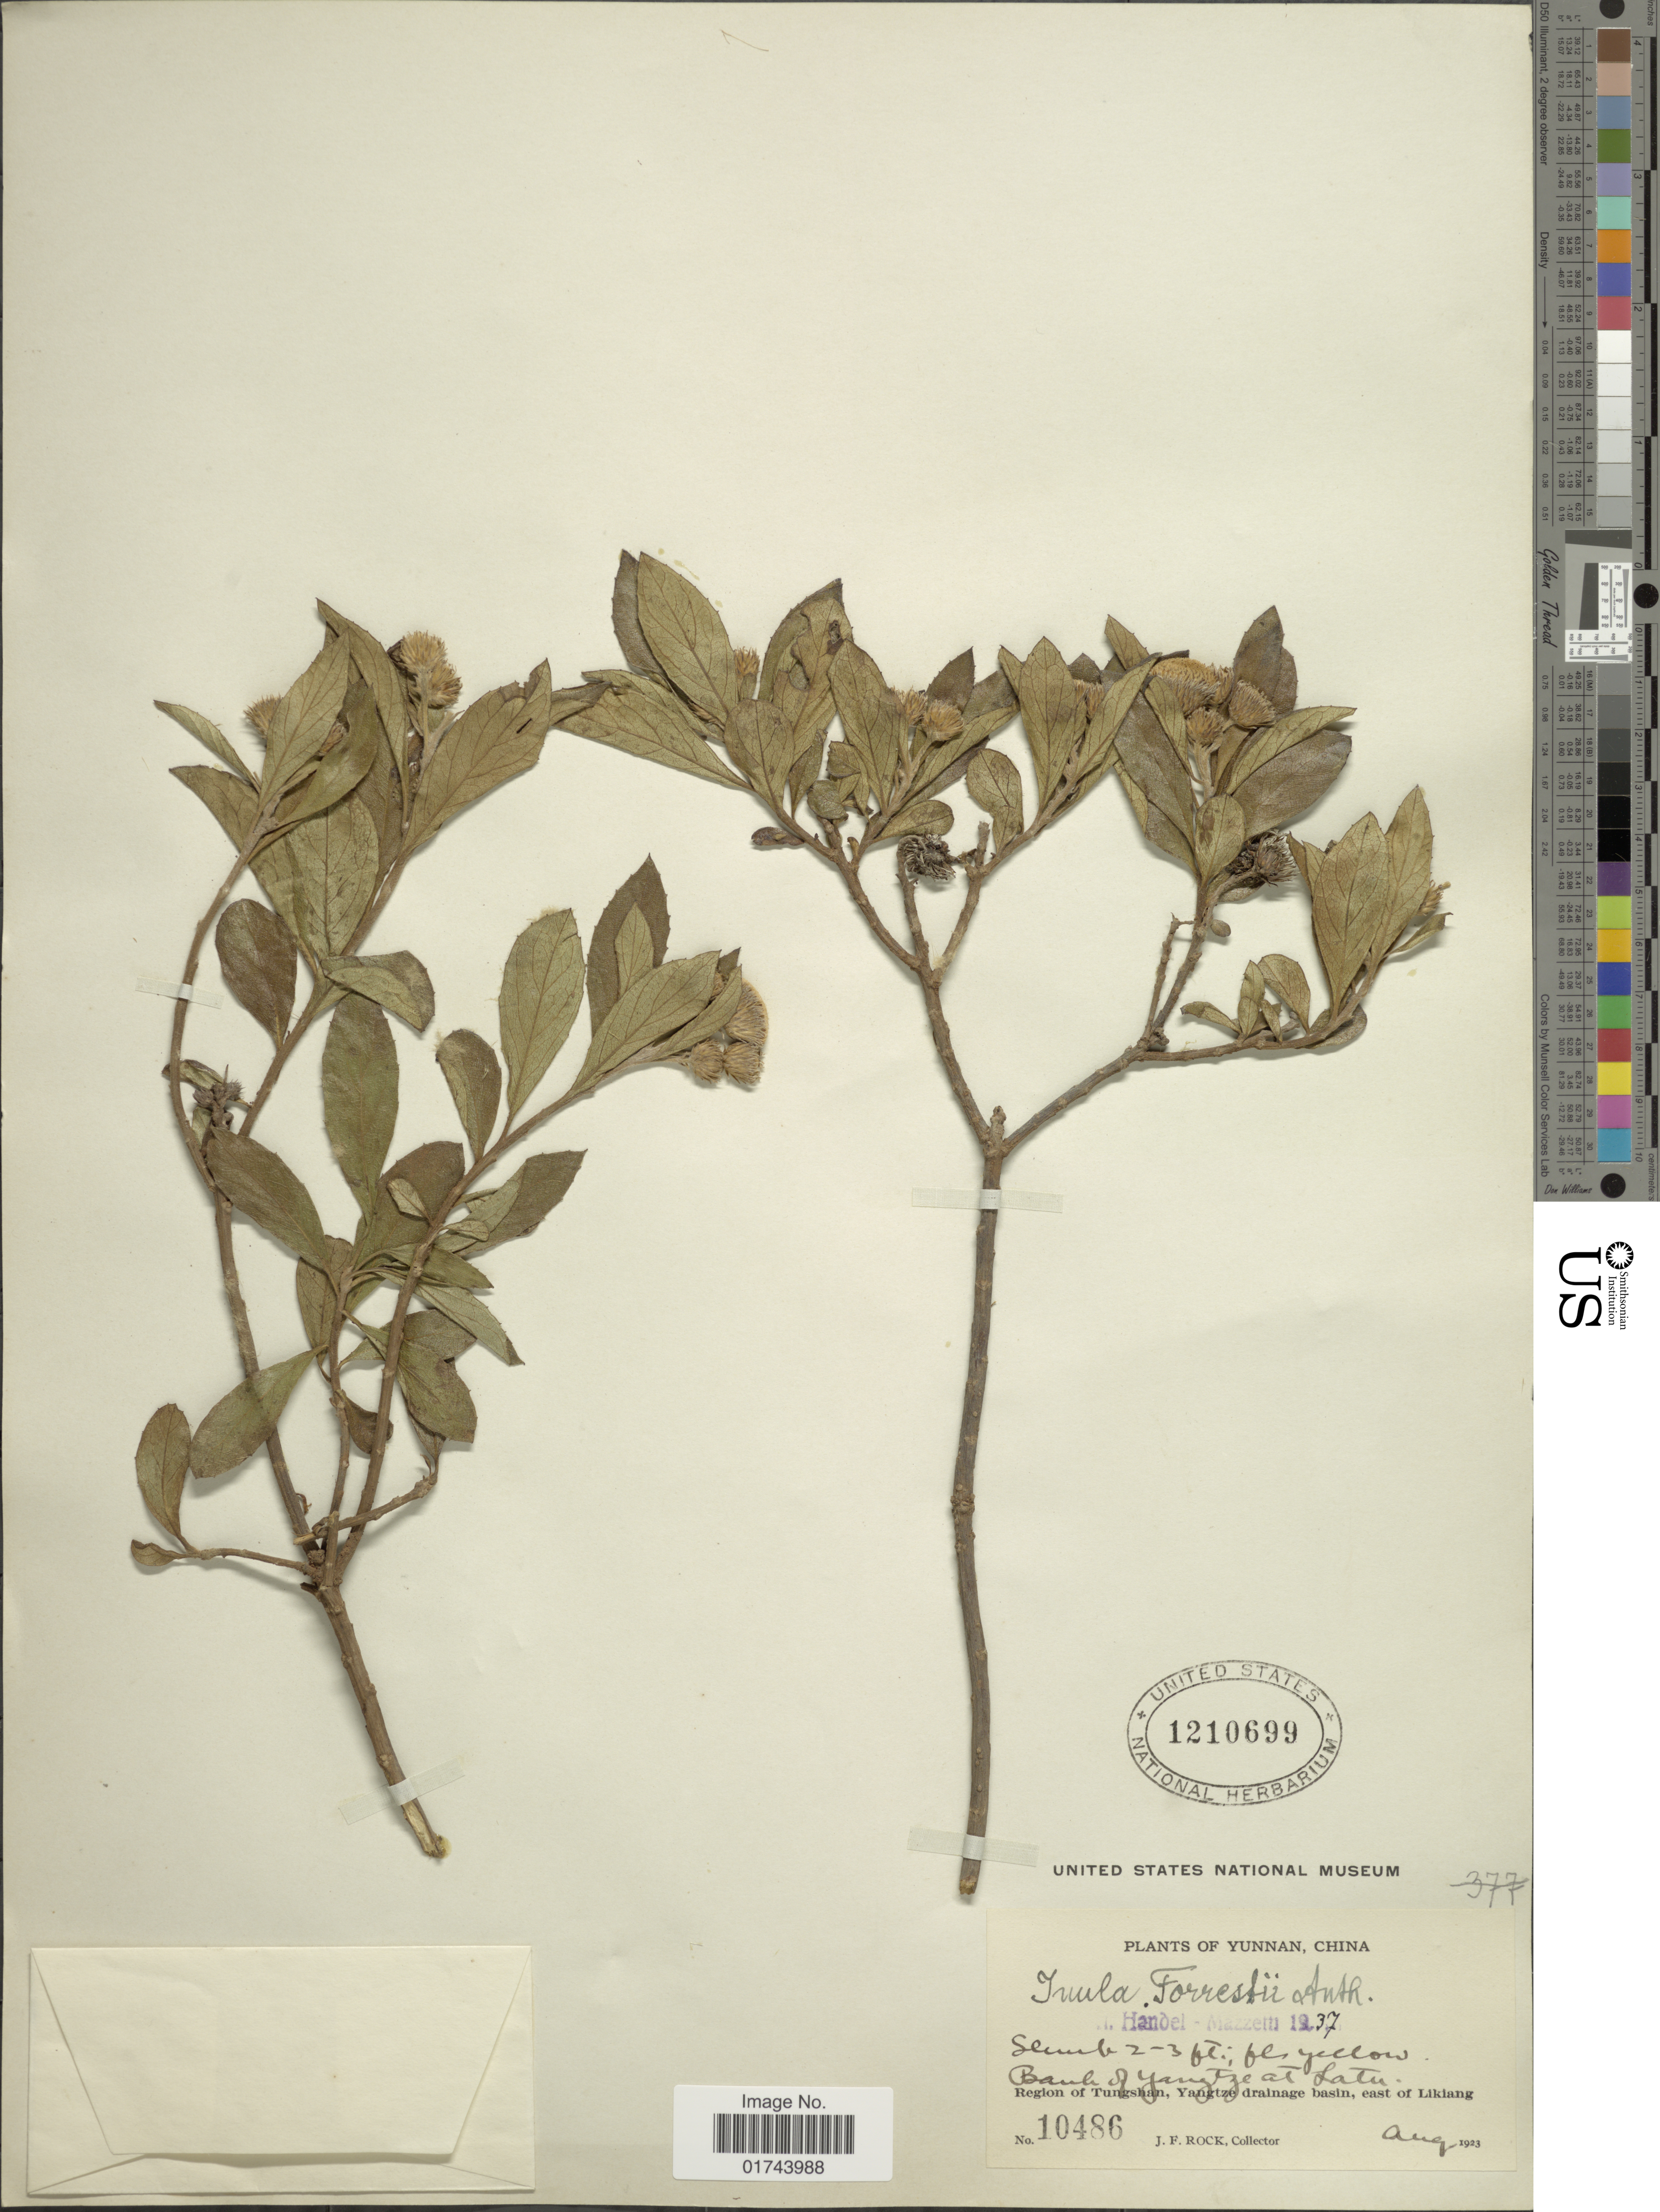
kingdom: Plantae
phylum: Tracheophyta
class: Magnoliopsida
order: Asterales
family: Asteraceae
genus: Inula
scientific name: Inula forrestii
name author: J. Anthony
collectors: J. Rock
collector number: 10486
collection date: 1923-08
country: China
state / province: Yunnan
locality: Region of Tungshan, Yangtze drainage basin, east of Likiang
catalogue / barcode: US 1210699